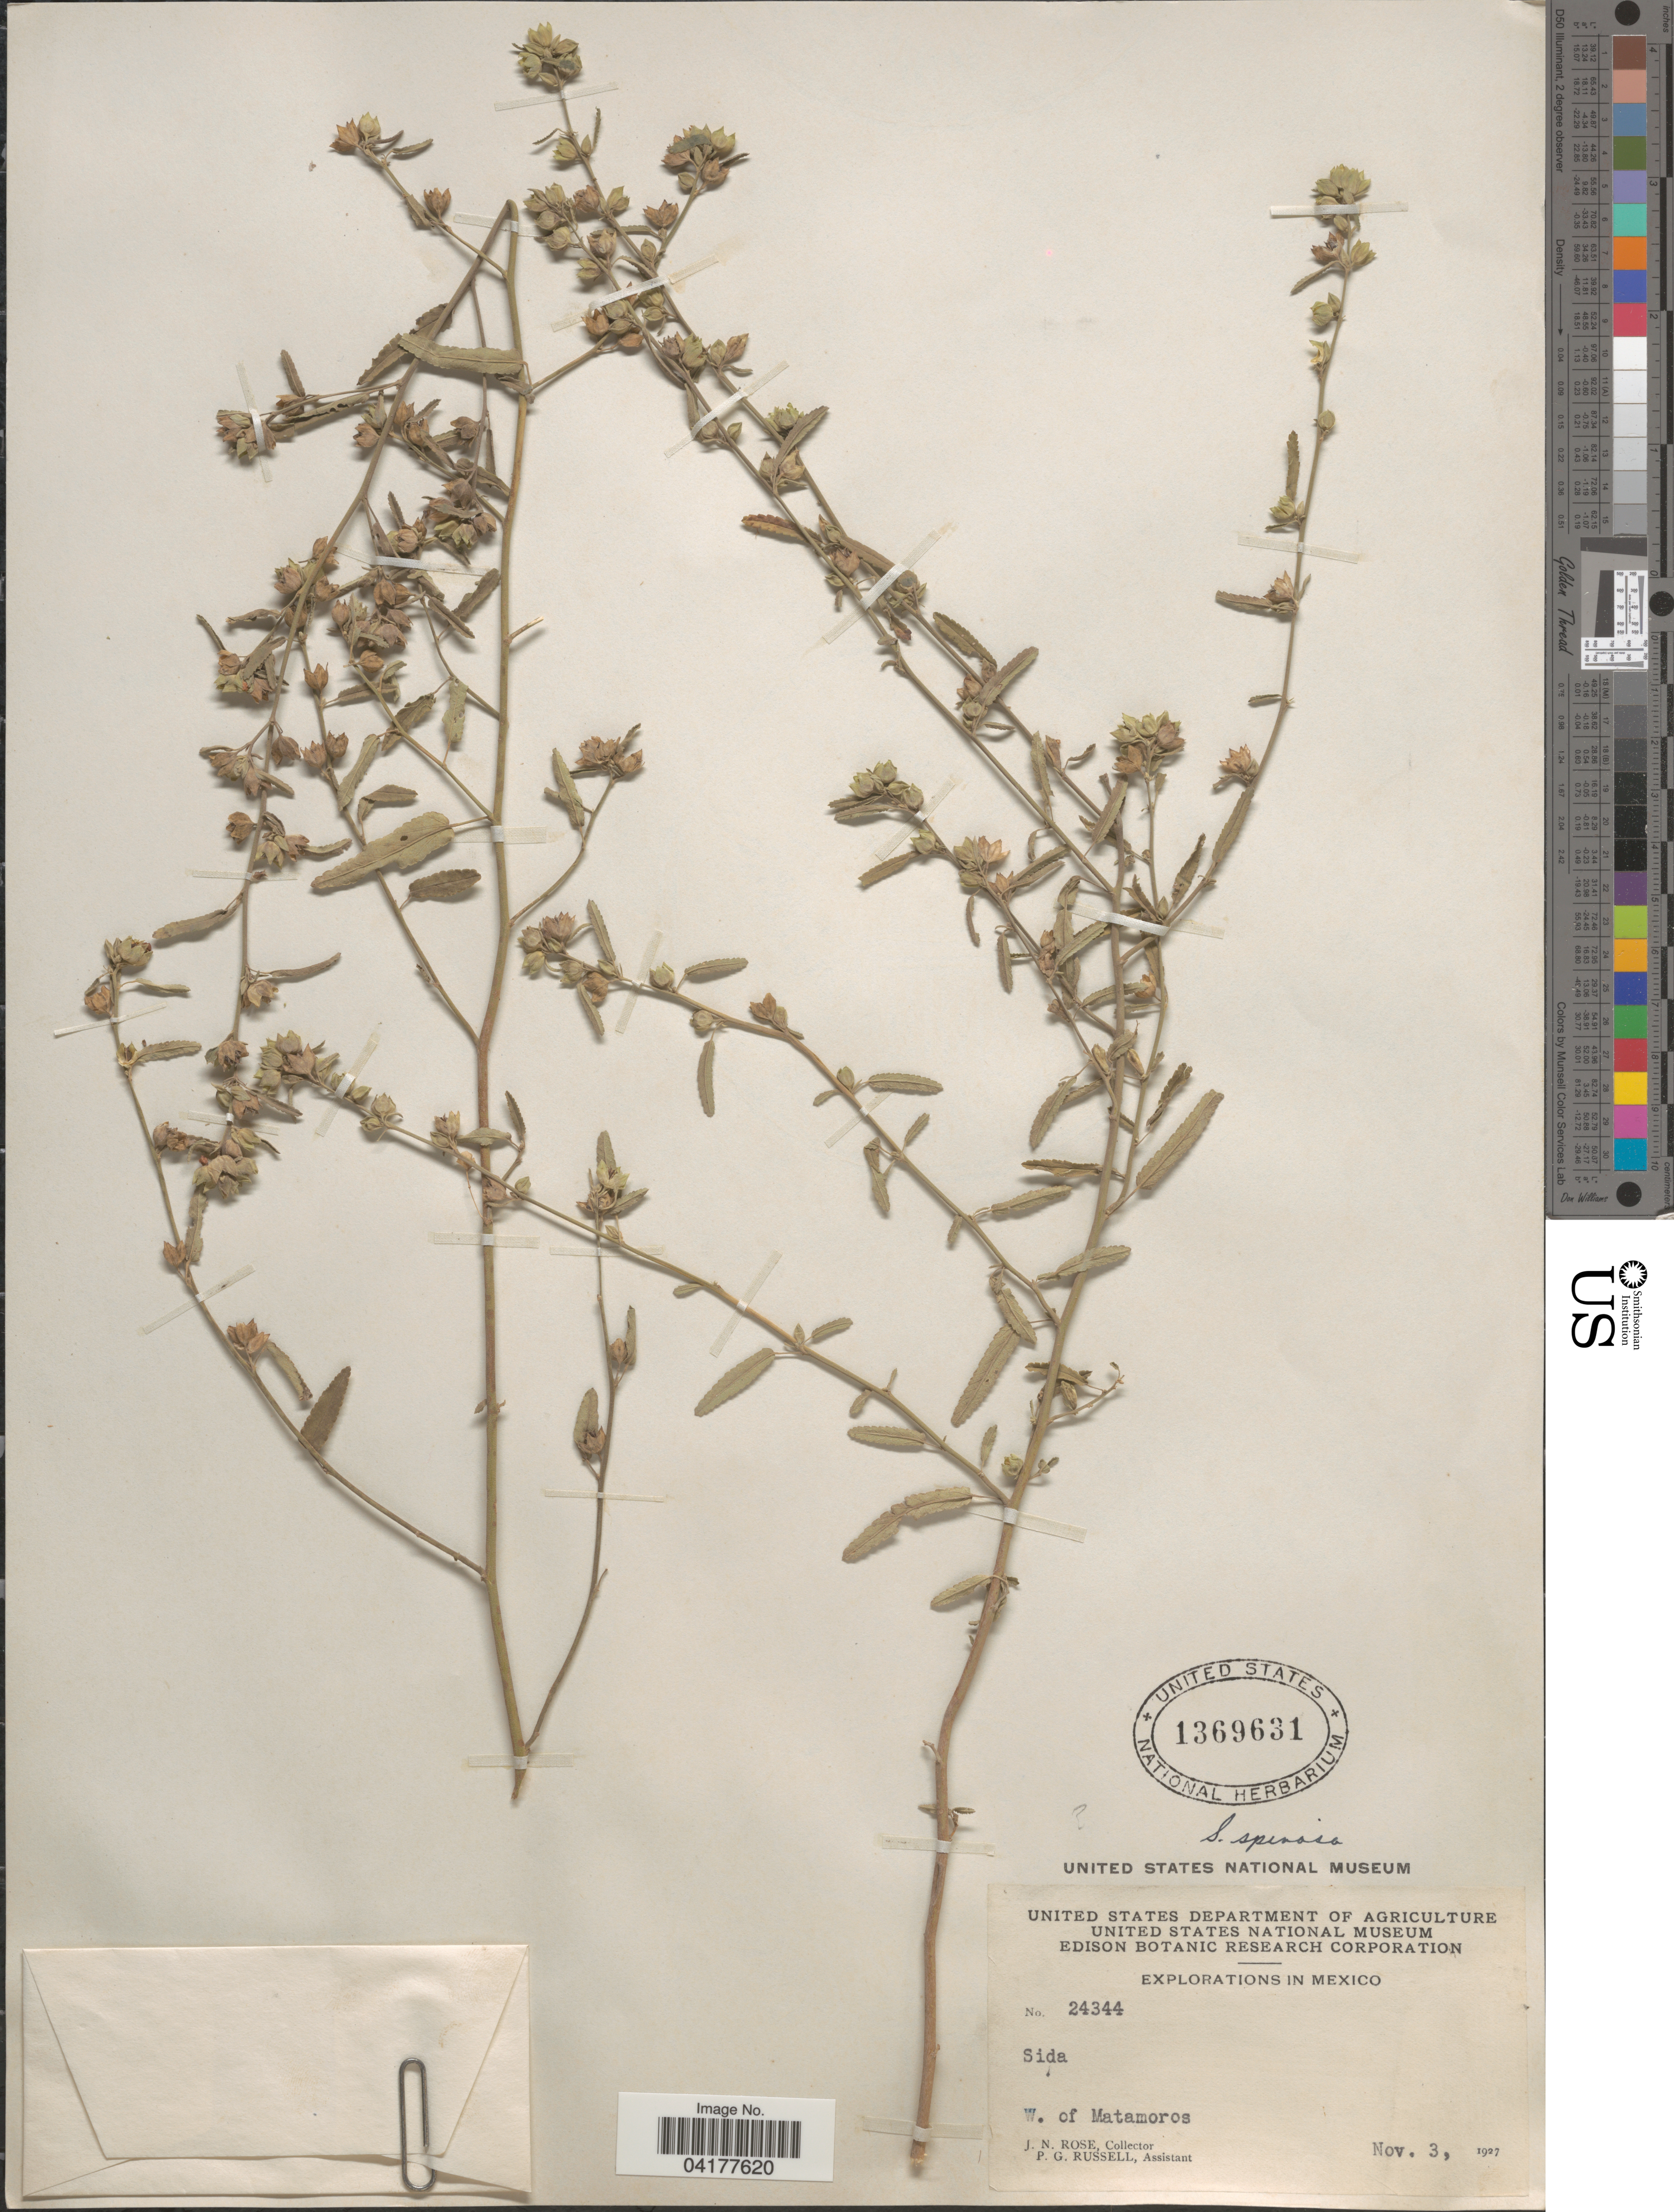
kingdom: Plantae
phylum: Tracheophyta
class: Magnoliopsida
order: Malvales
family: Malvaceae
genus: Sida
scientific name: Sida spinosa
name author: L.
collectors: J. N. Rose & P. G. Russell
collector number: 24344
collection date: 1927-11-03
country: Mexico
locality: Explorations in Mexico. W. of Matamoros.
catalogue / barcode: US 1369631